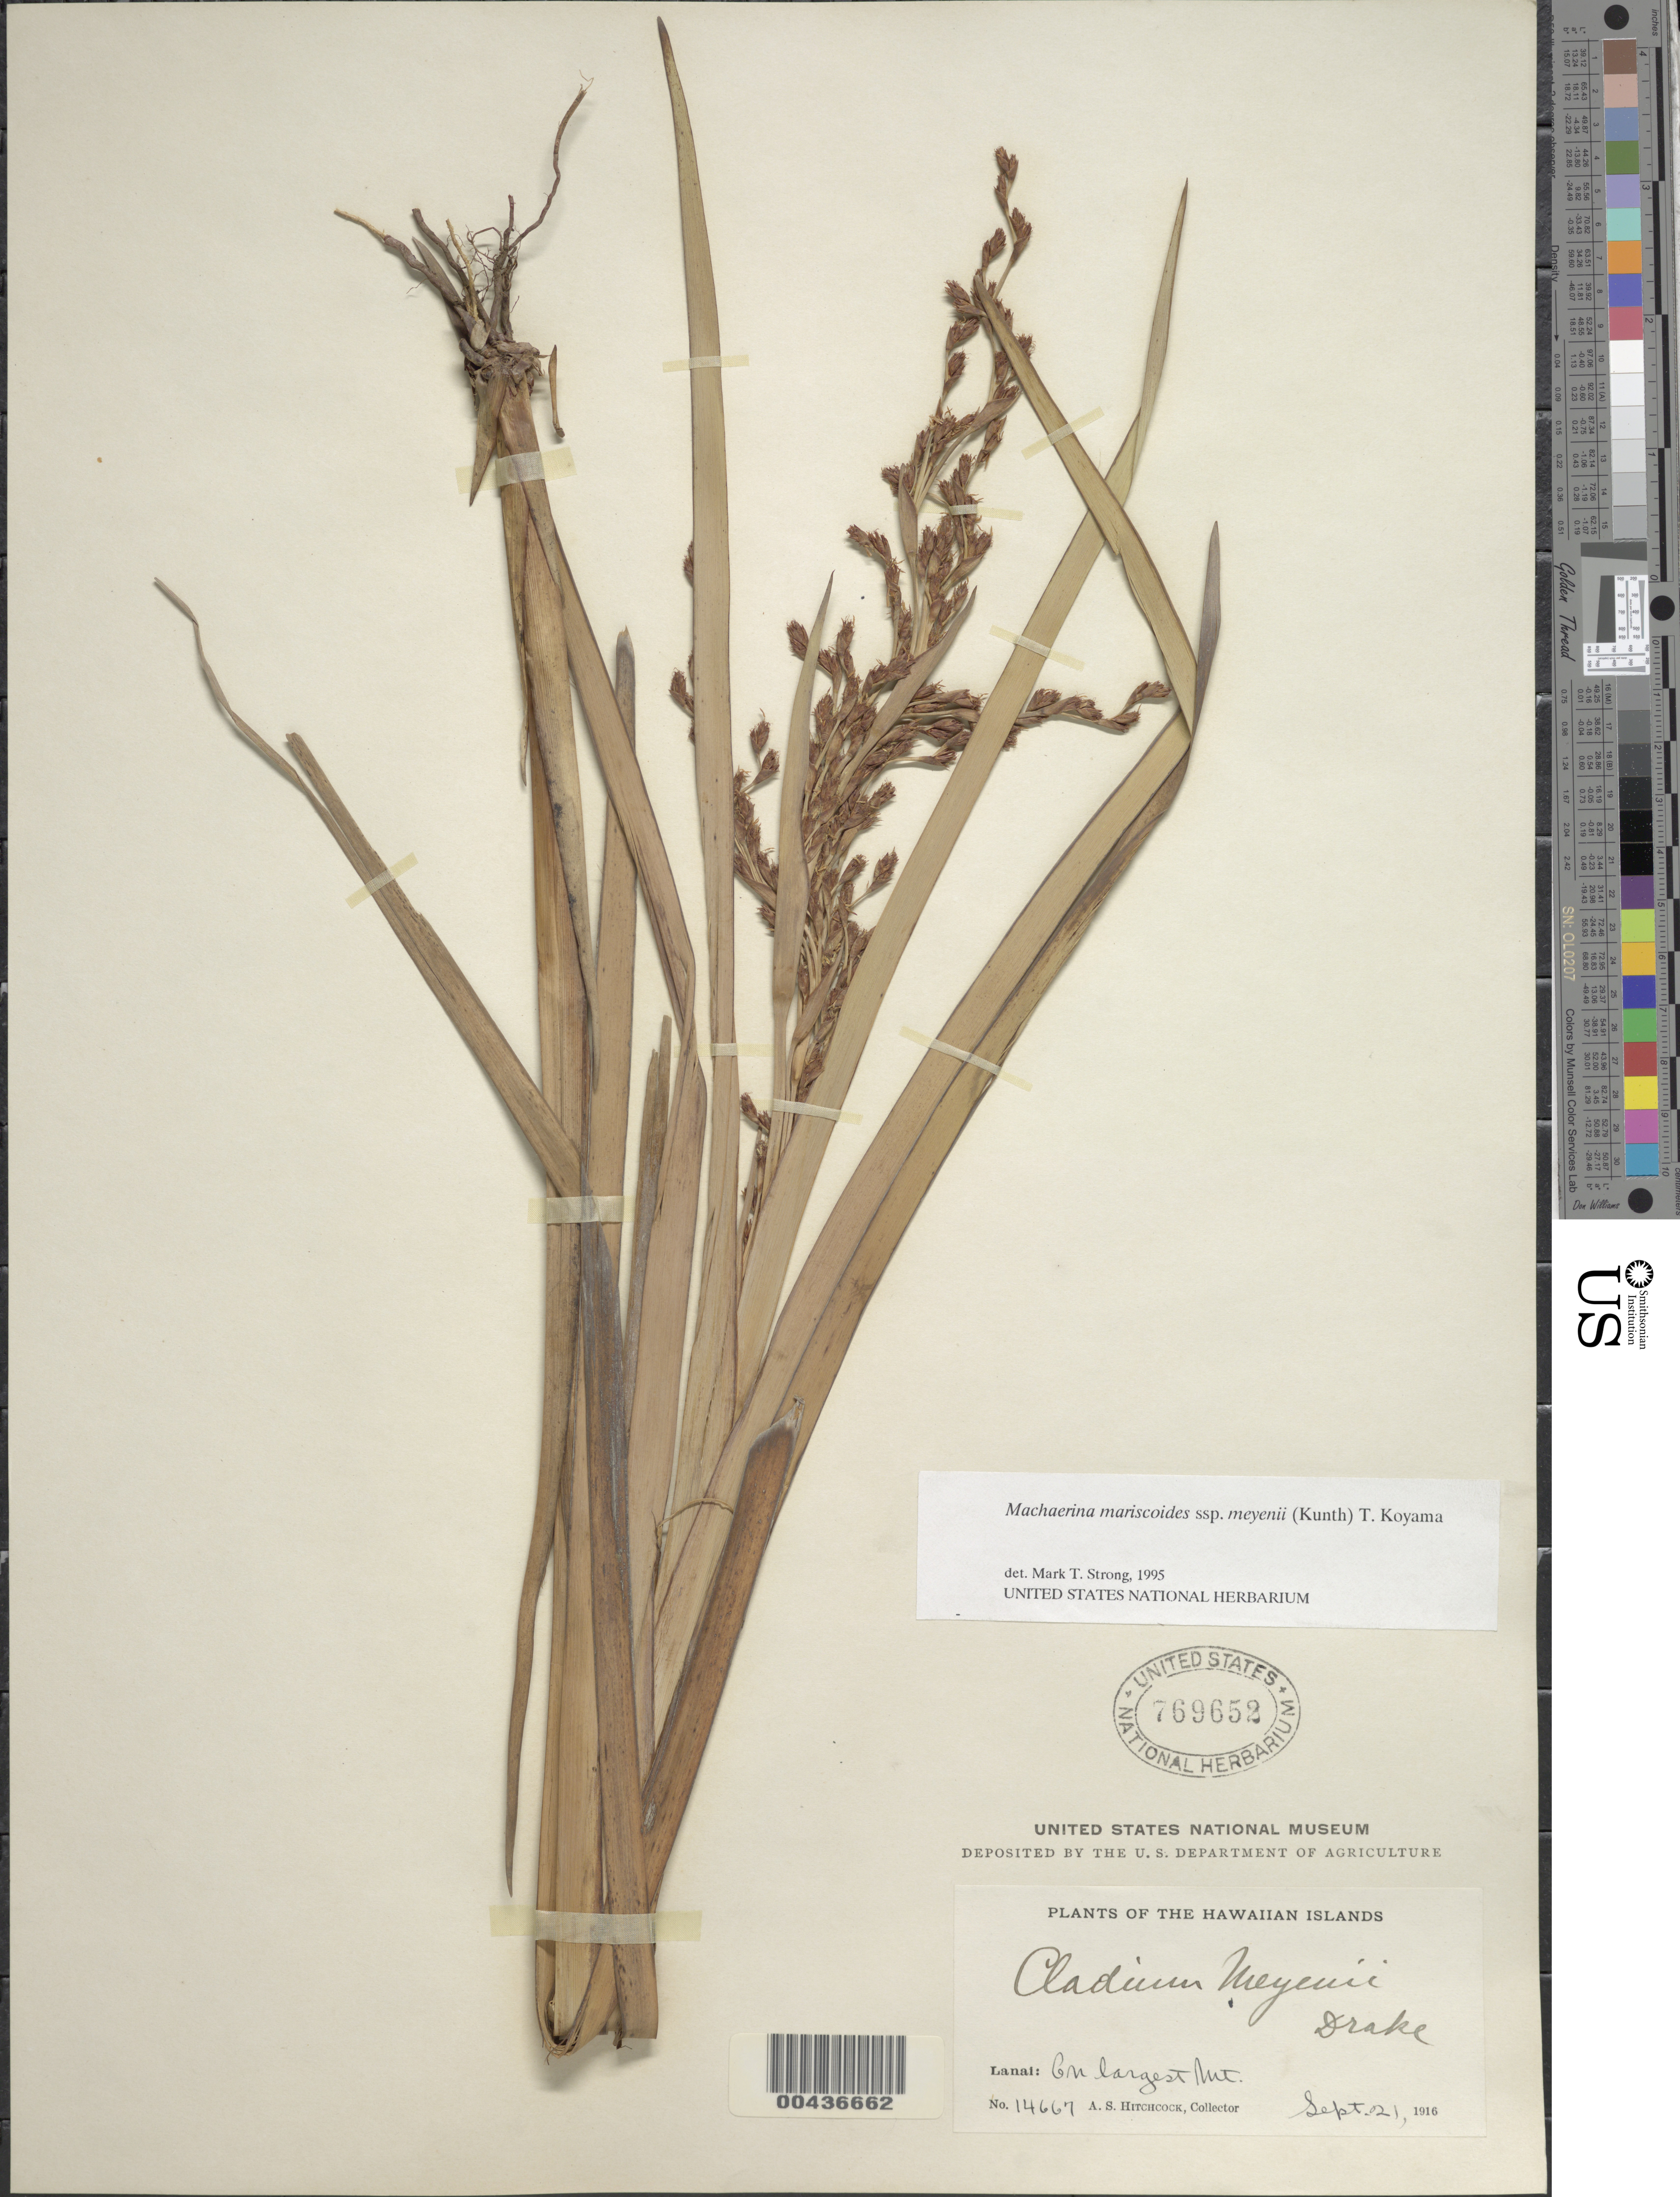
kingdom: Plantae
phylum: Tracheophyta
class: Liliopsida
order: Poales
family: Cyperaceae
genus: Machaerina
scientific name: Machaerina mariscoides subsp. meyenii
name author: (Kunth) T. Koyama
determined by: Strong, M. T., (US), Smithsonian Institution - National Museum of Natural History (UNITED STATES)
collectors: A. S. Hitchcock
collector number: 14667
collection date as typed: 21 Sep 1916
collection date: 1916-09-21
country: United States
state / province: Hawaii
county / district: Maui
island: Lana'i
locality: on largest mountain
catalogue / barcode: US 769652